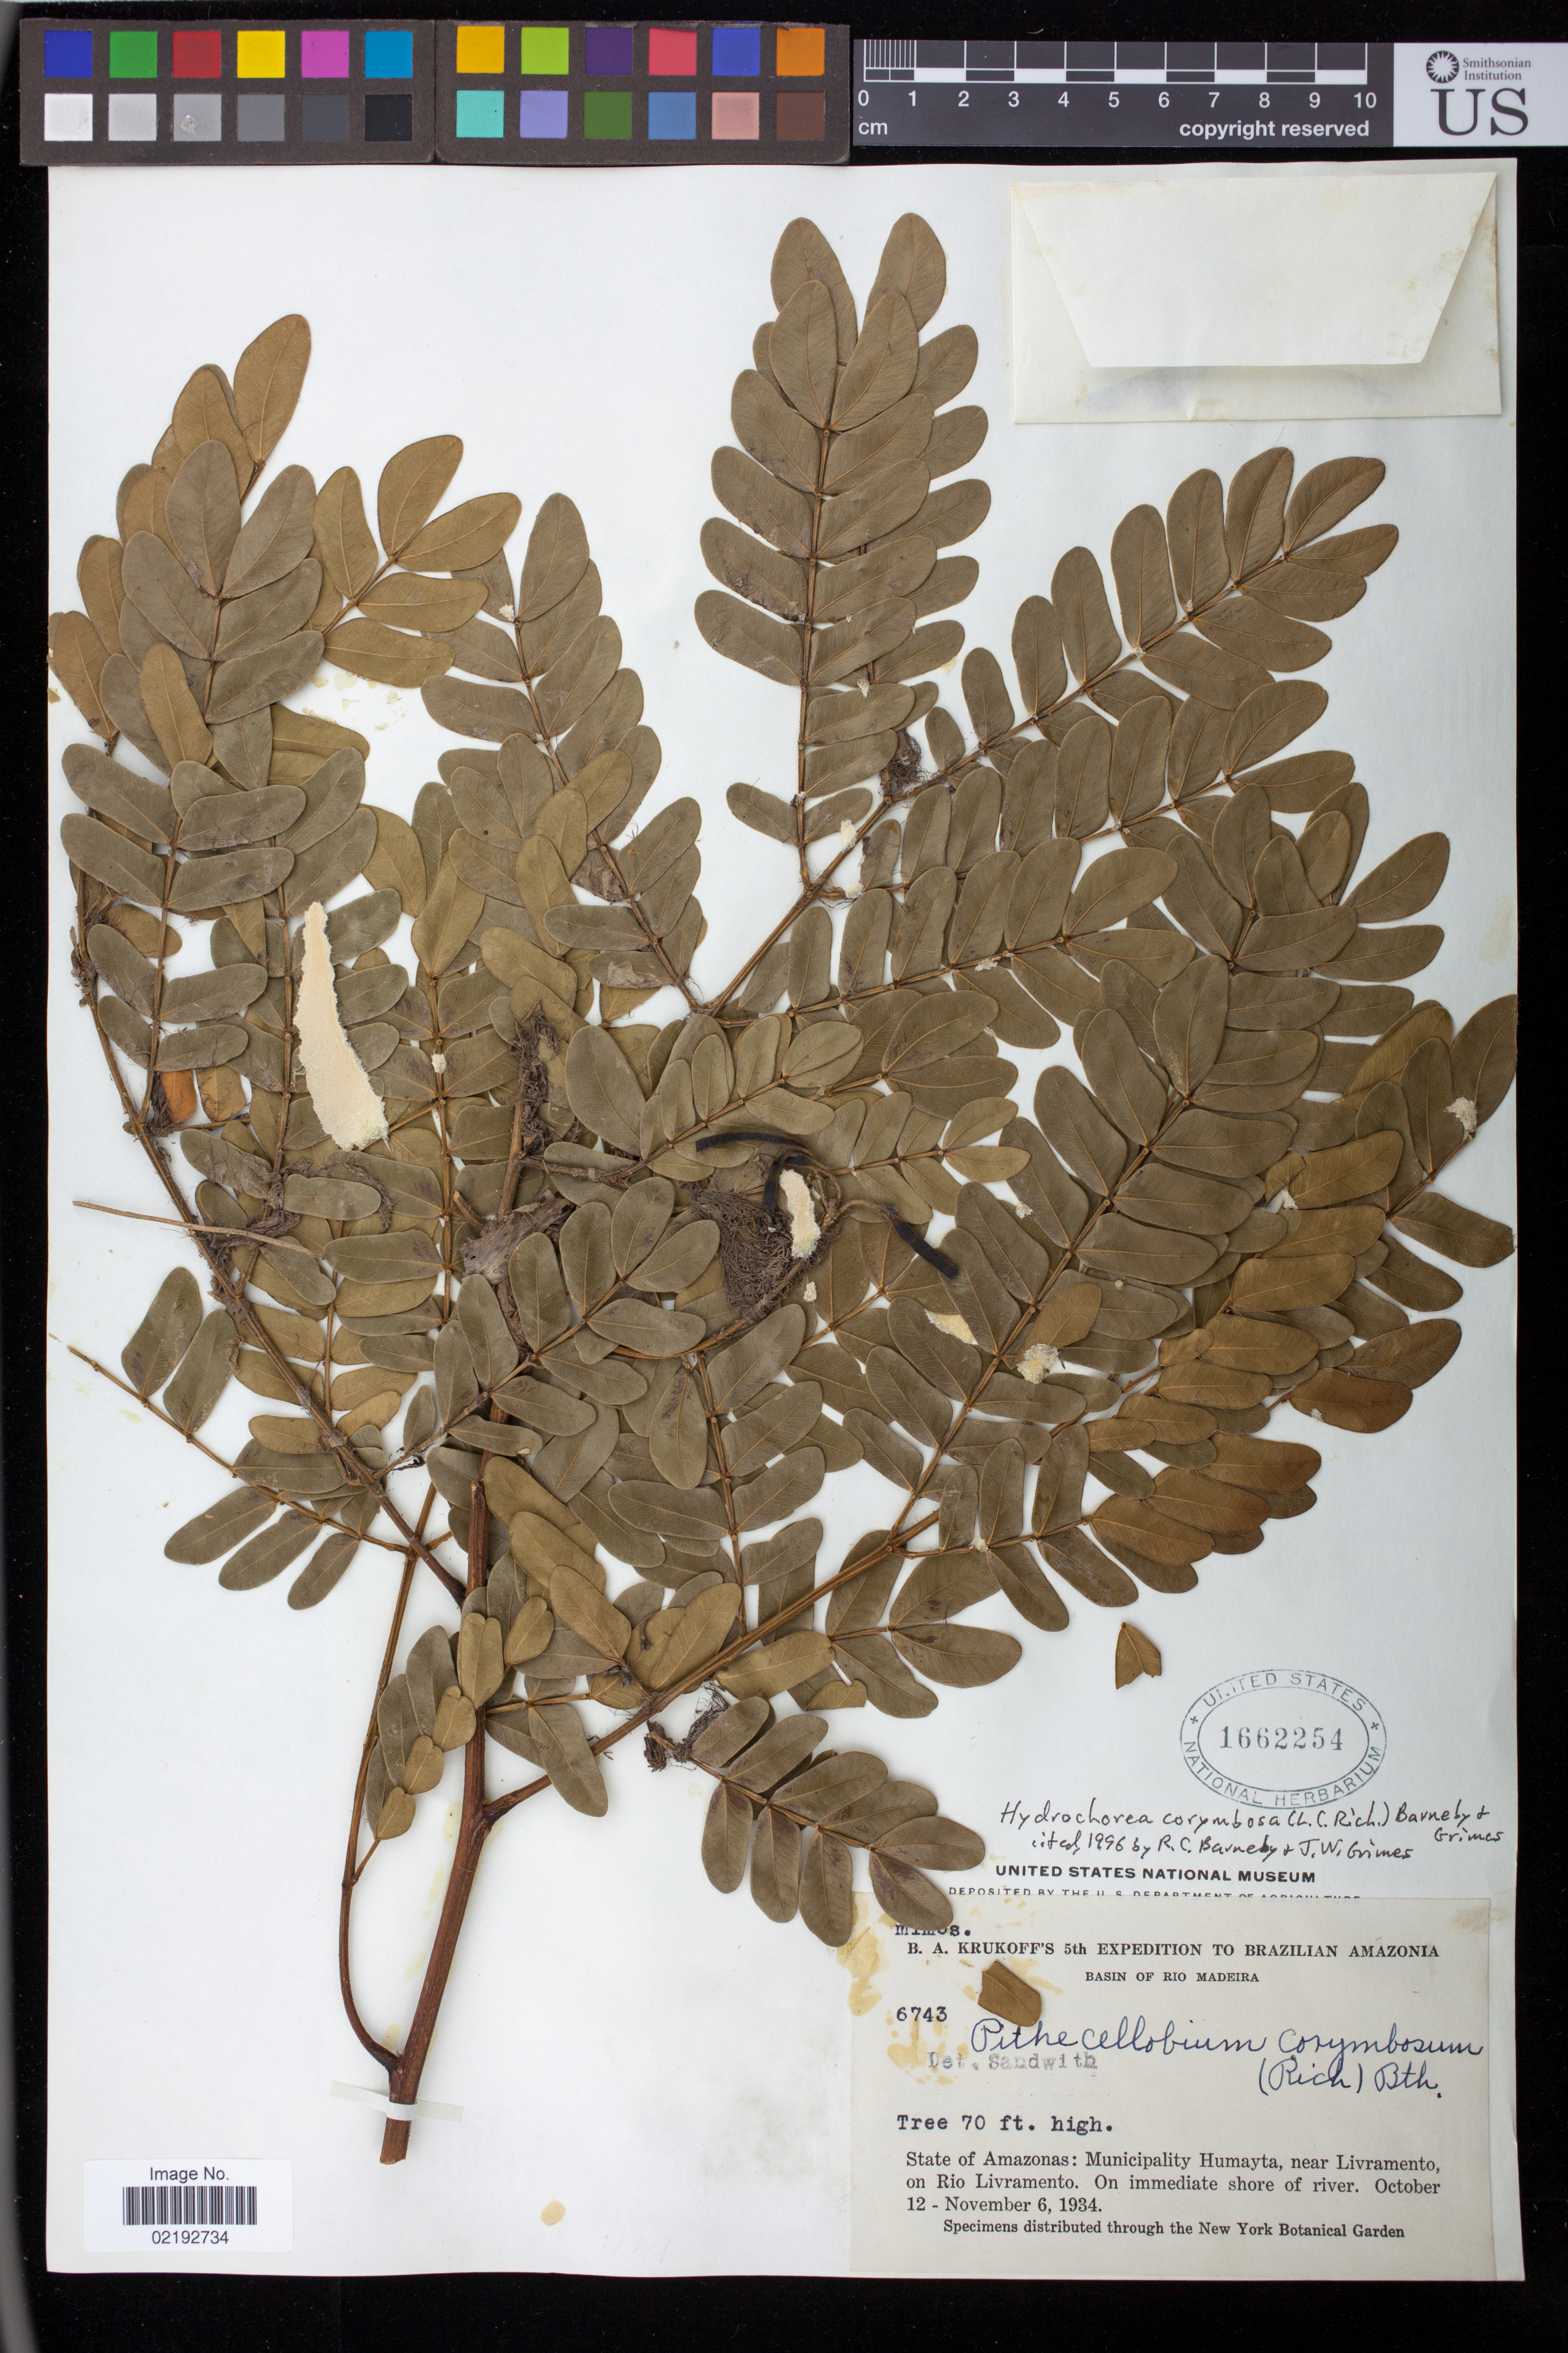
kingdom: Plantae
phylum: Tracheophyta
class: Magnoliopsida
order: Fabales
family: Fabaceae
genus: Hydrochorea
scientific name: Hydrochorea corymbosa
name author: (Rich.) Barneby & J.W. Grimes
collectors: B. A. Krukoff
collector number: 6743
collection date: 1934-10-12/1934-11-06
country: Brazil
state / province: Amazonas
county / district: Humayta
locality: Basin of Rio Madeira, near Livramento, on Rio Livramento.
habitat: shore of River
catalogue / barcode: US 1662254